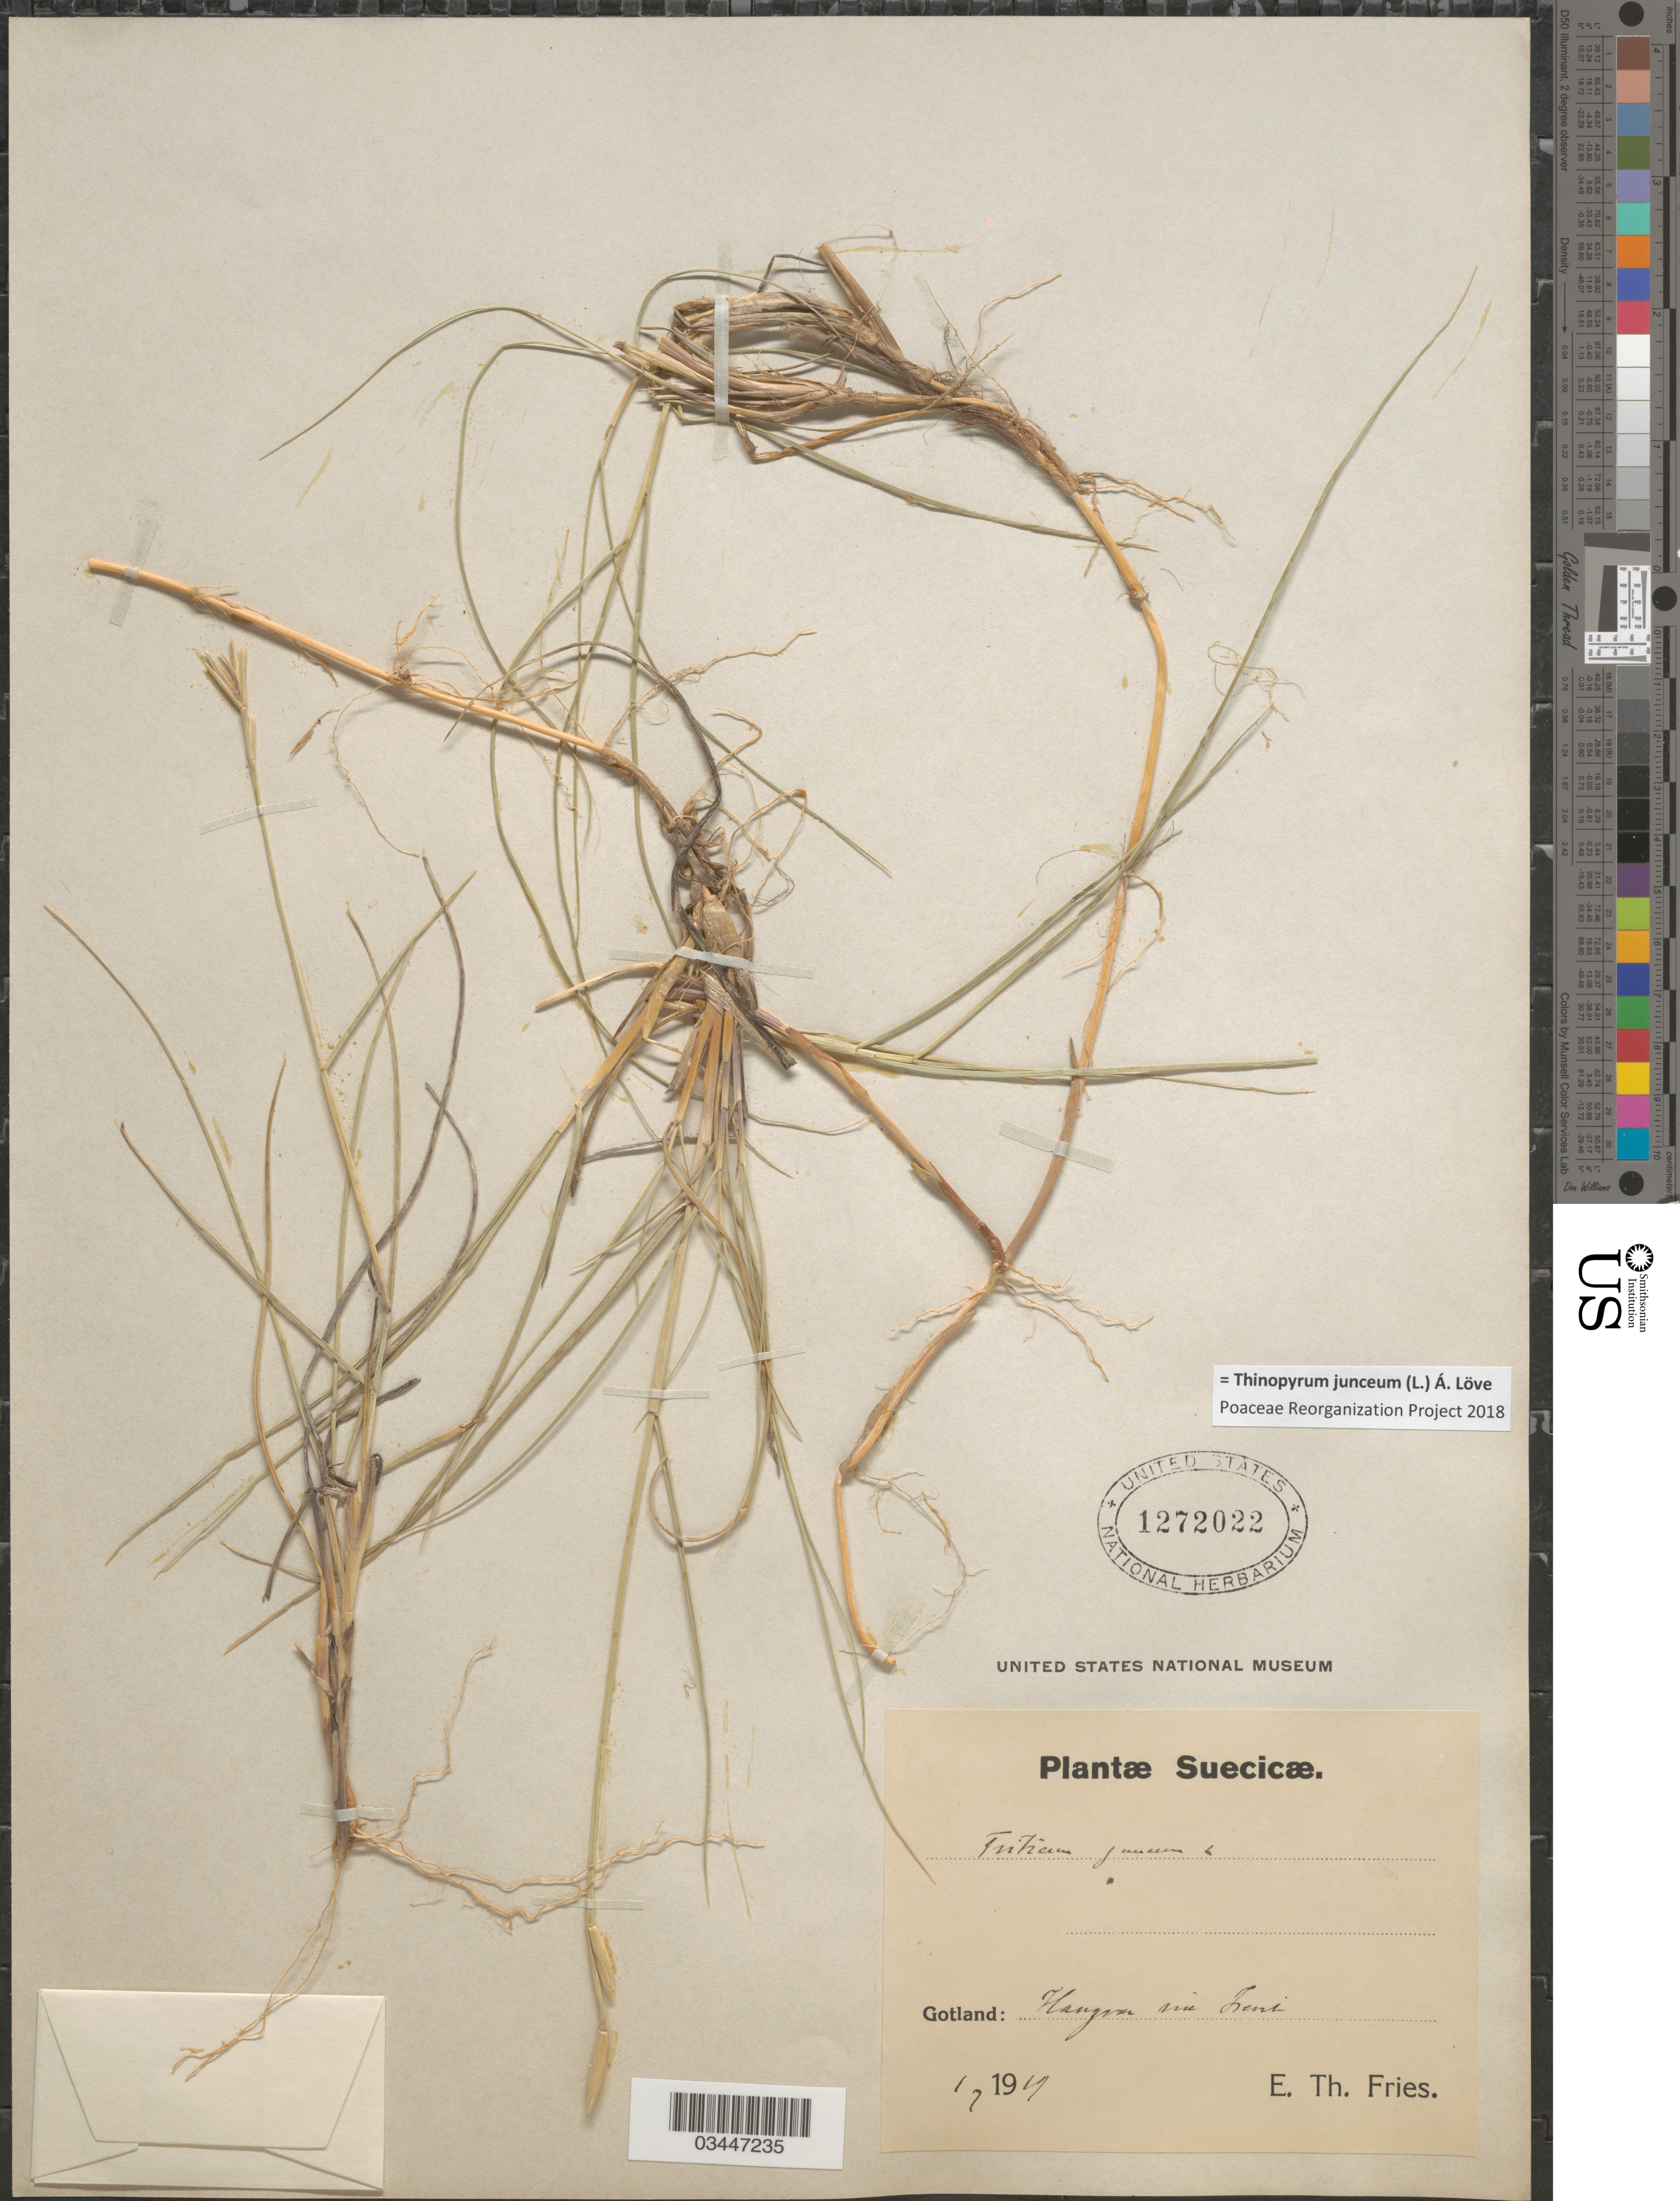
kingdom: Plantae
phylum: Tracheophyta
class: Liliopsida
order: Poales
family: Poaceae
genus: Thinopyrum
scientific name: Thinopyrum junceum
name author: (L.) Á. Löve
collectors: E. Fries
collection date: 1919-07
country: Sweden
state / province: Gotland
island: Gotland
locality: Suecicæ. Gotland: Hangvu am Treni.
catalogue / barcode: US 1272022